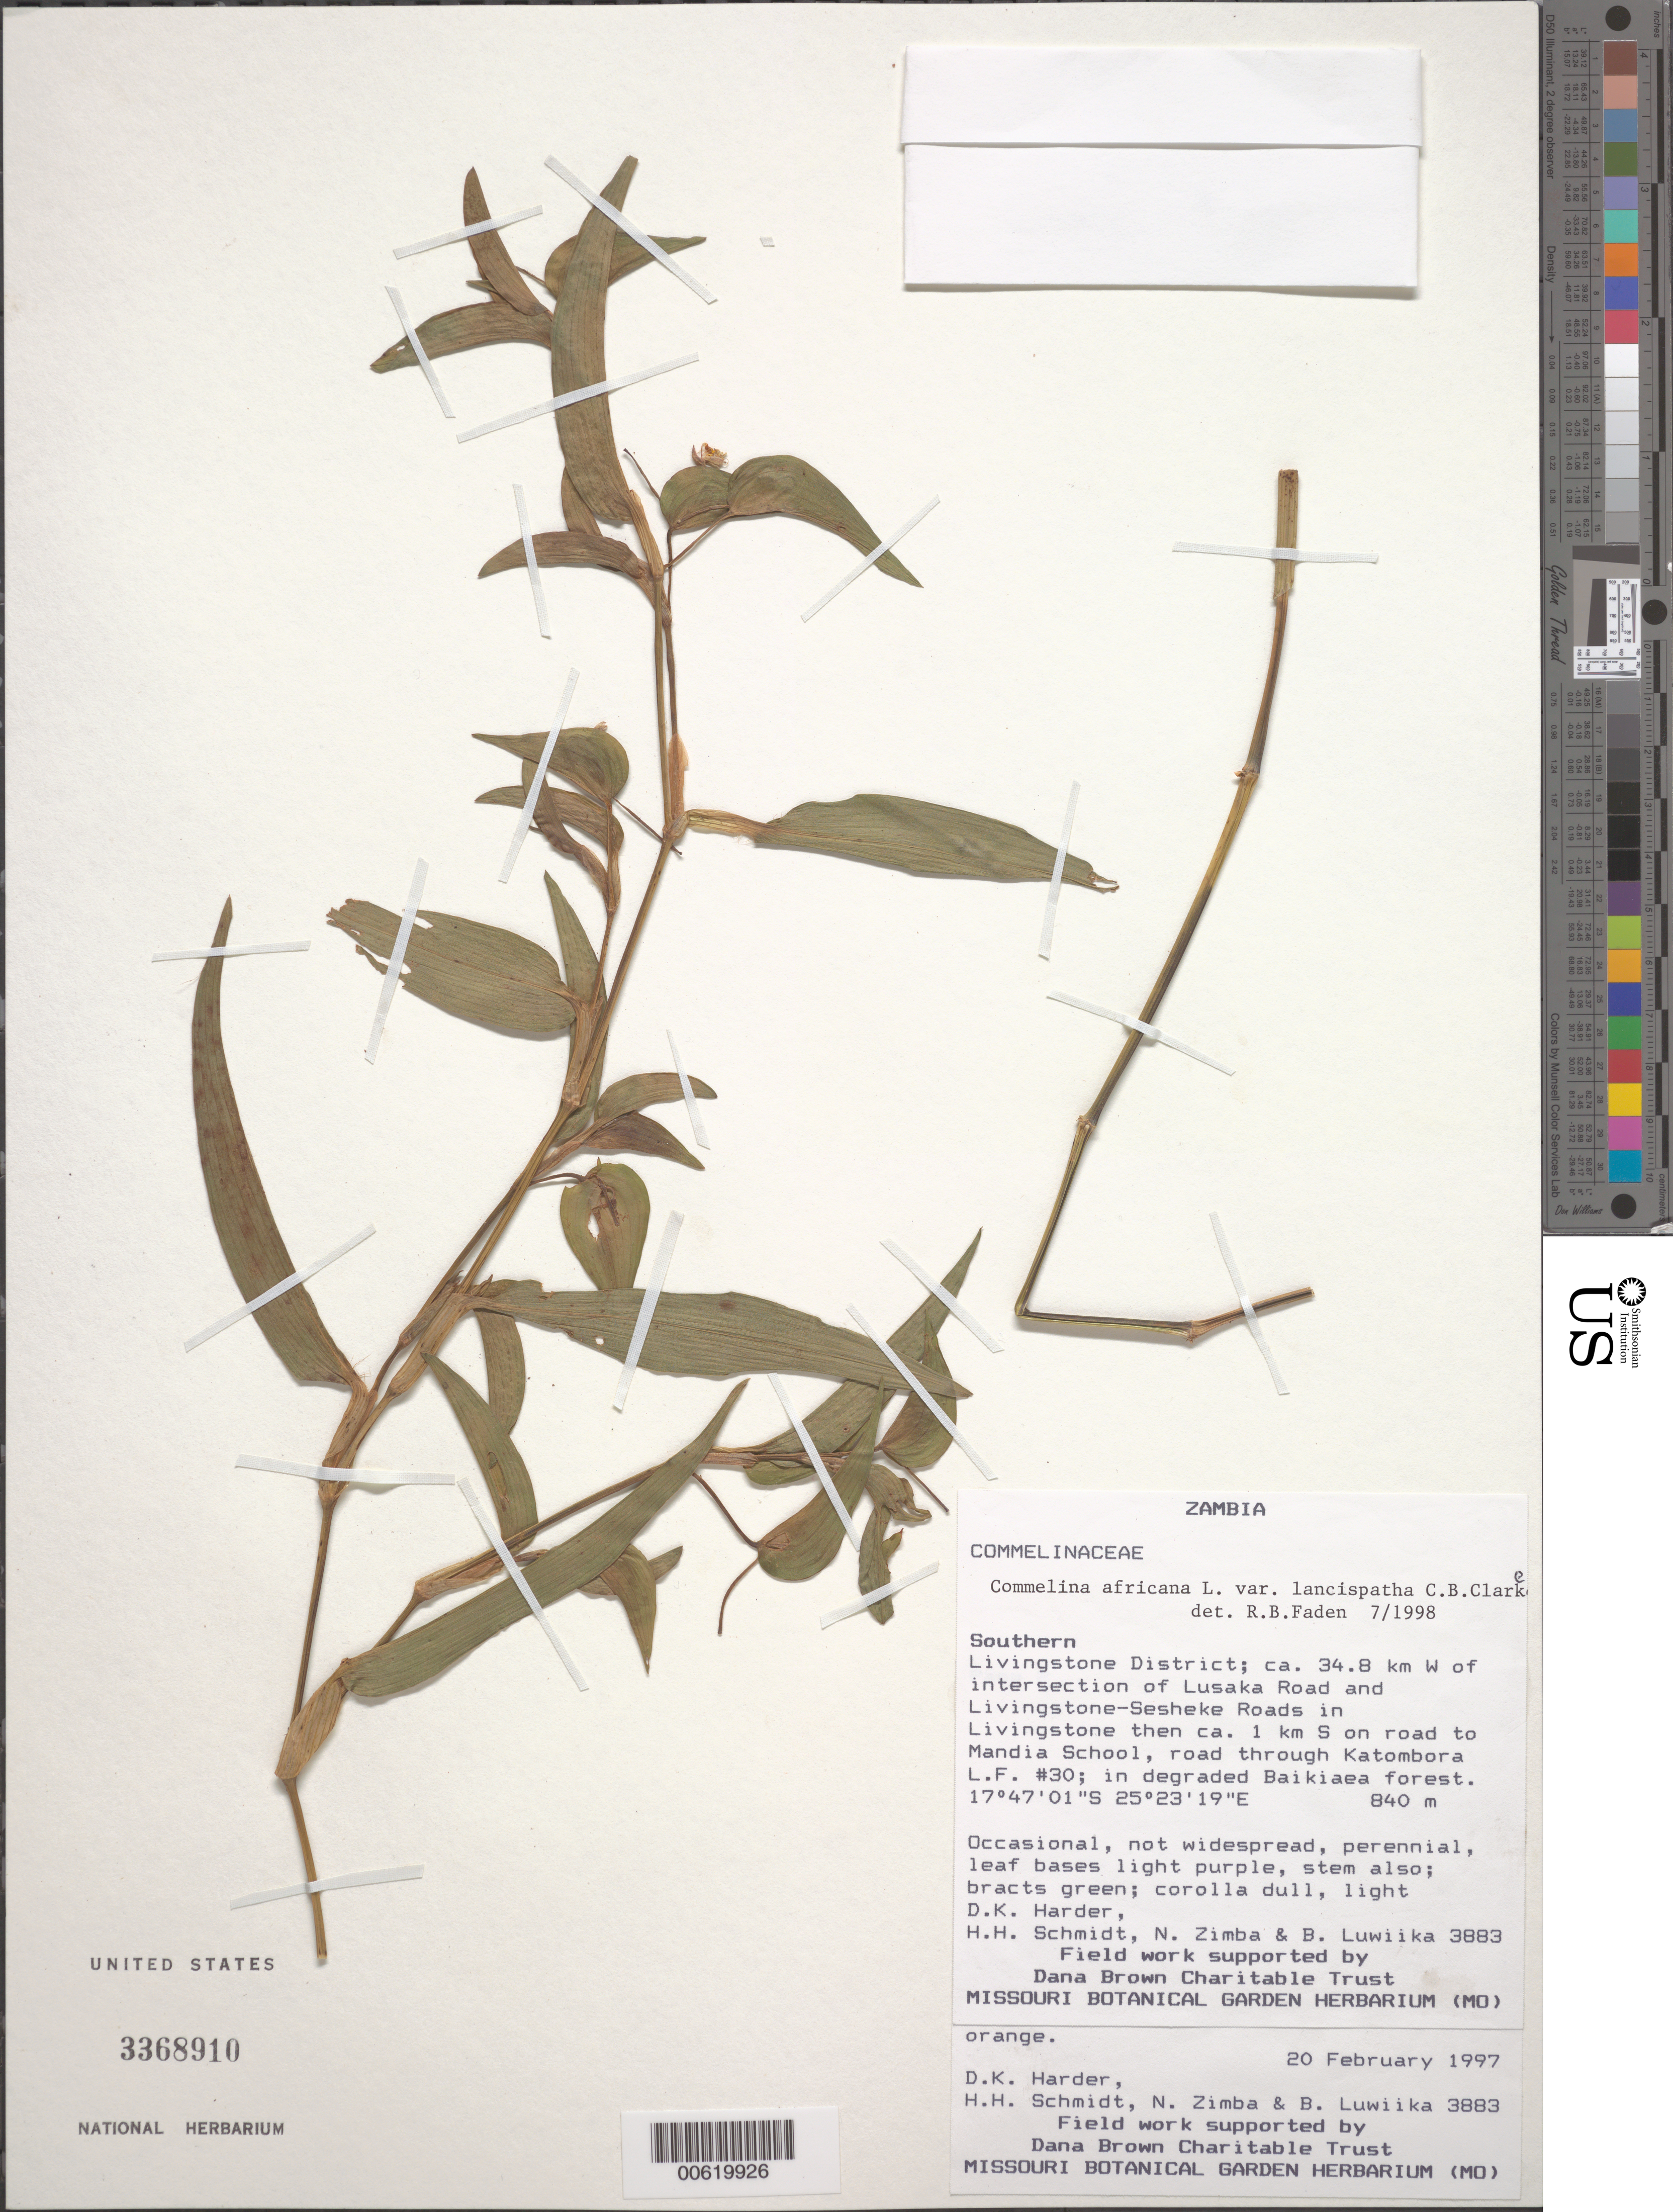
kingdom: Plantae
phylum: Tracheophyta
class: Liliopsida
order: Commelinales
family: Commelinaceae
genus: Commelina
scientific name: Commelina africana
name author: L.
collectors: D. Harder, H. H. Schmidt, N. B. Zimba & B. Luwiika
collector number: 3883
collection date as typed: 20 Feb 1997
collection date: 1997-02-20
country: Zambia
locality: Livingstone dist., w of intersection of livingstone-sesheke and lusaka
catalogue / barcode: US 3368910